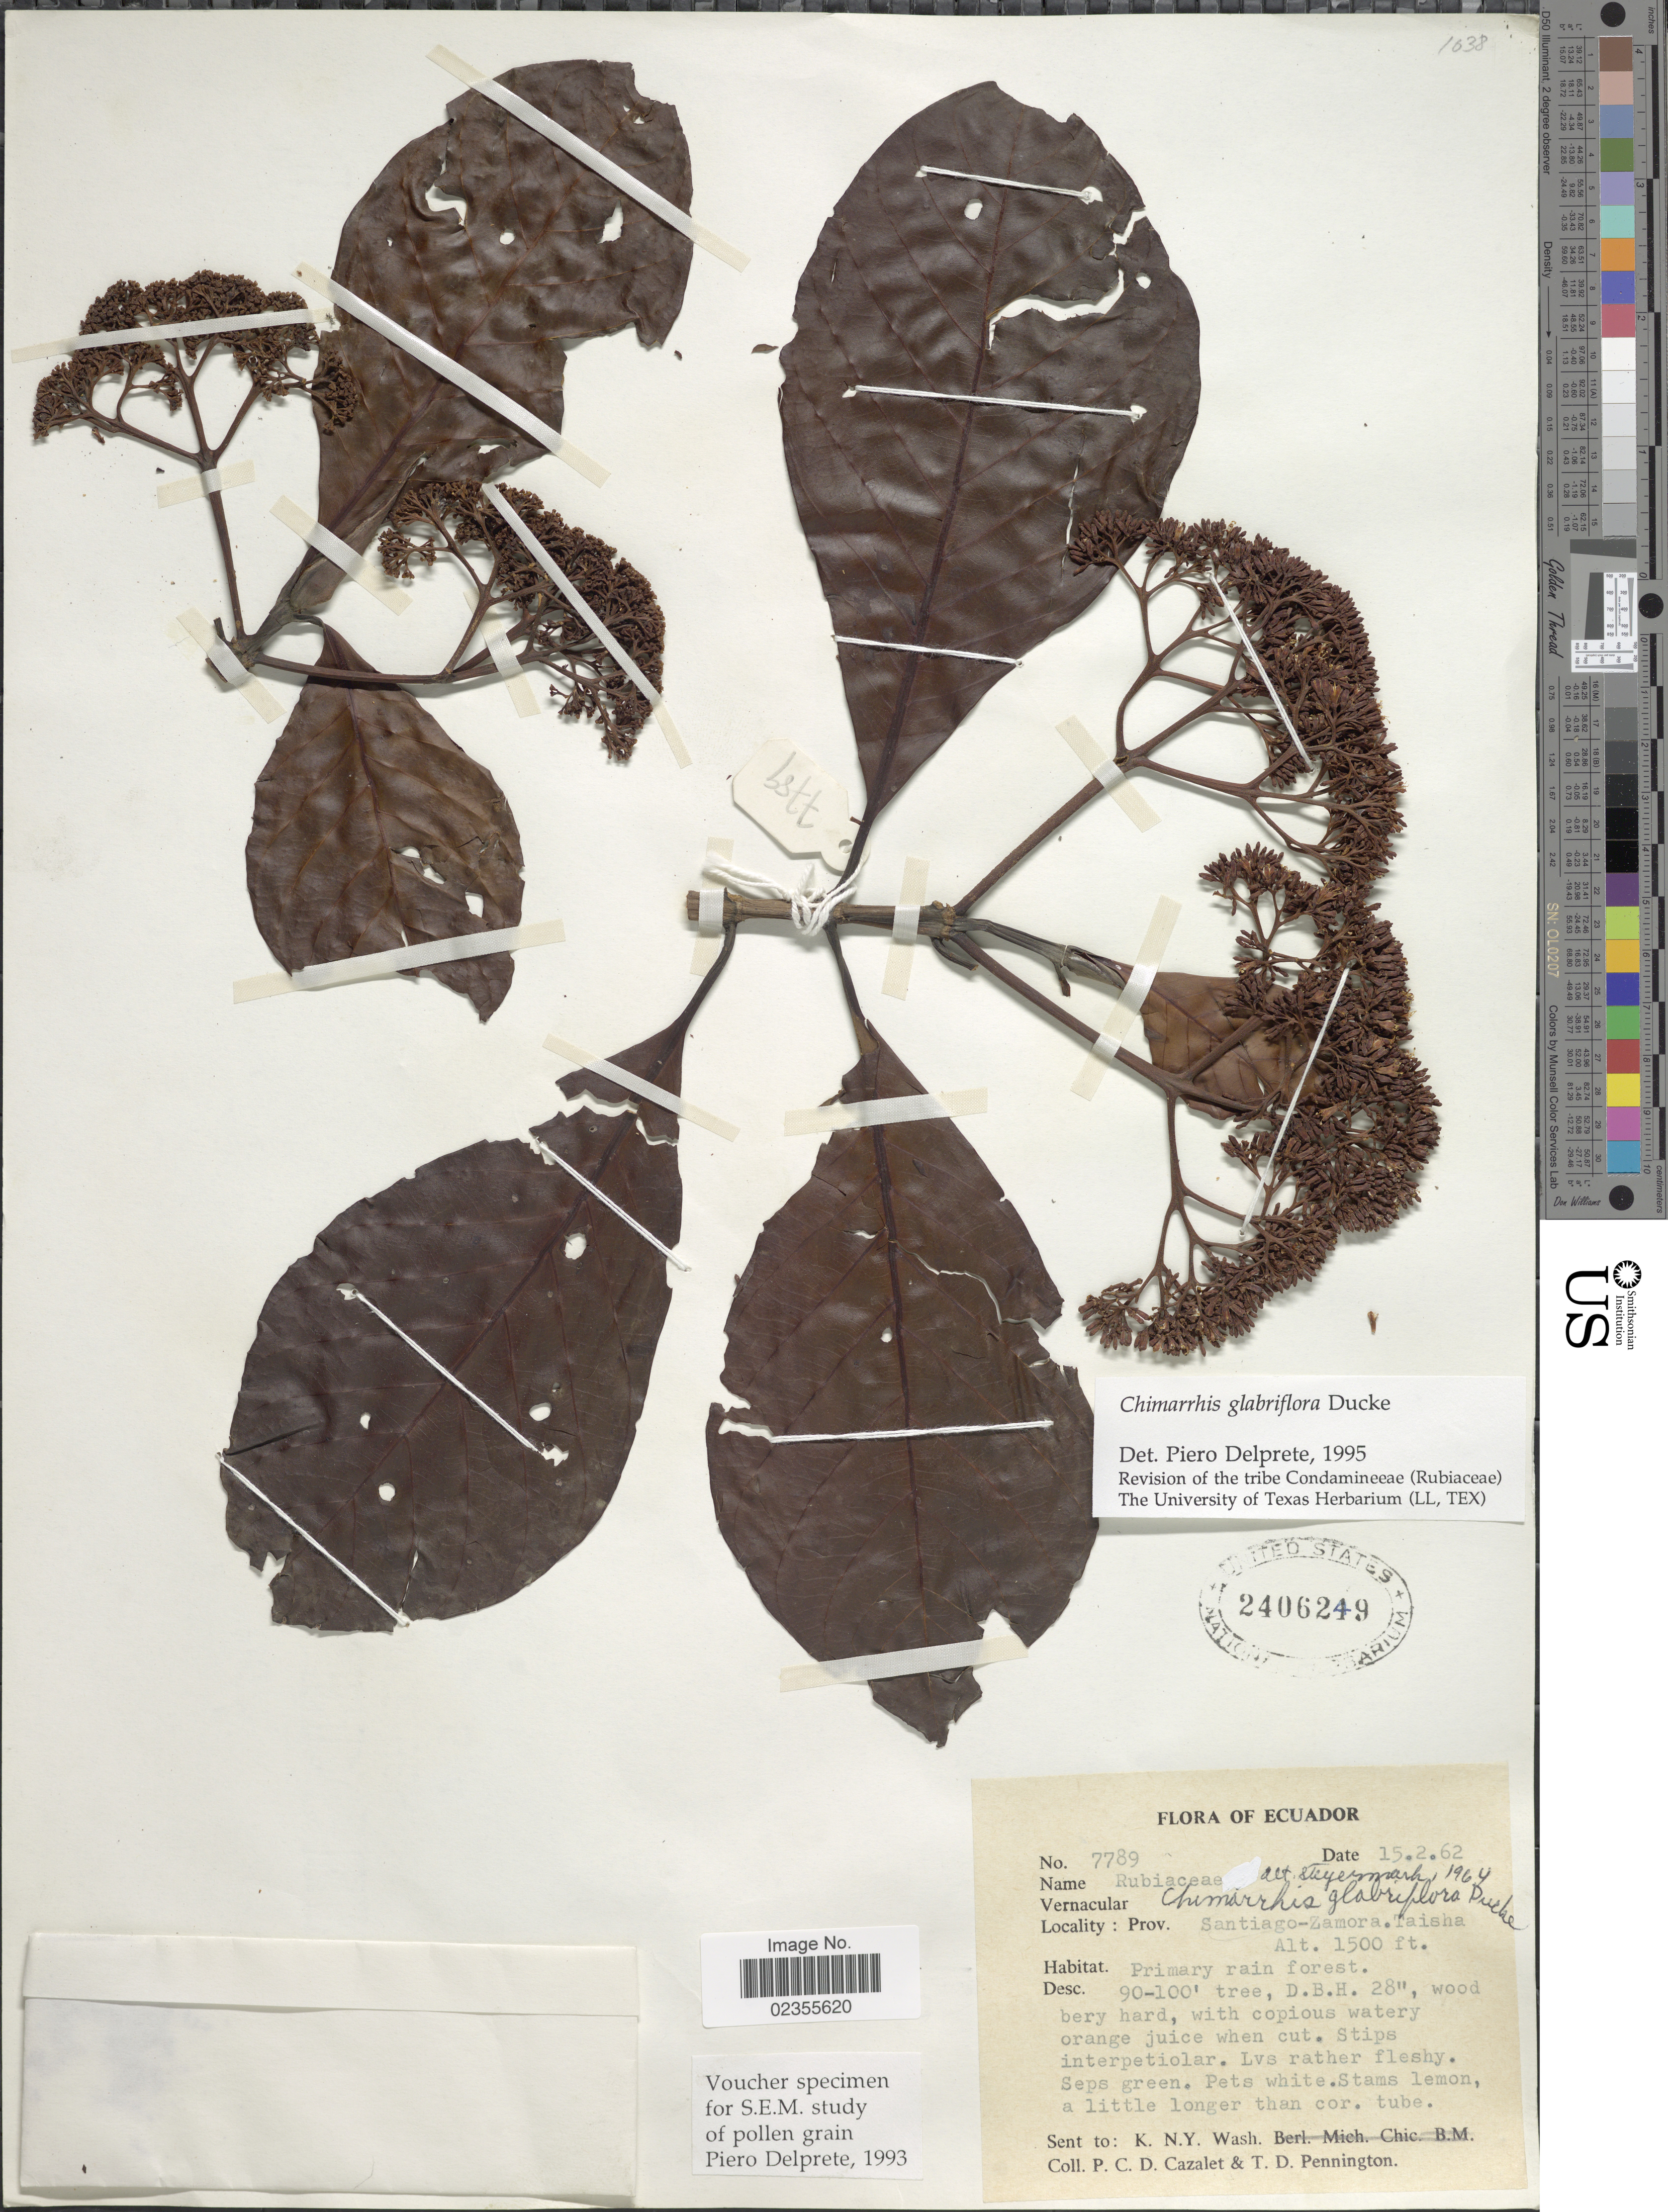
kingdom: Plantae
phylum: Tracheophyta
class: Magnoliopsida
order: Gentianales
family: Rubiaceae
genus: Chimarrhis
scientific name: Chimarrhis glabriflora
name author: Ducke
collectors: P. C. D. Cazalet & T. D. Pennington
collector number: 7789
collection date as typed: Transcribed d/m/y: 15/2/62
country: Ecuador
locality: Prov. Santiago-Zamora. Taisha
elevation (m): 457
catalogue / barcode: US 2406249